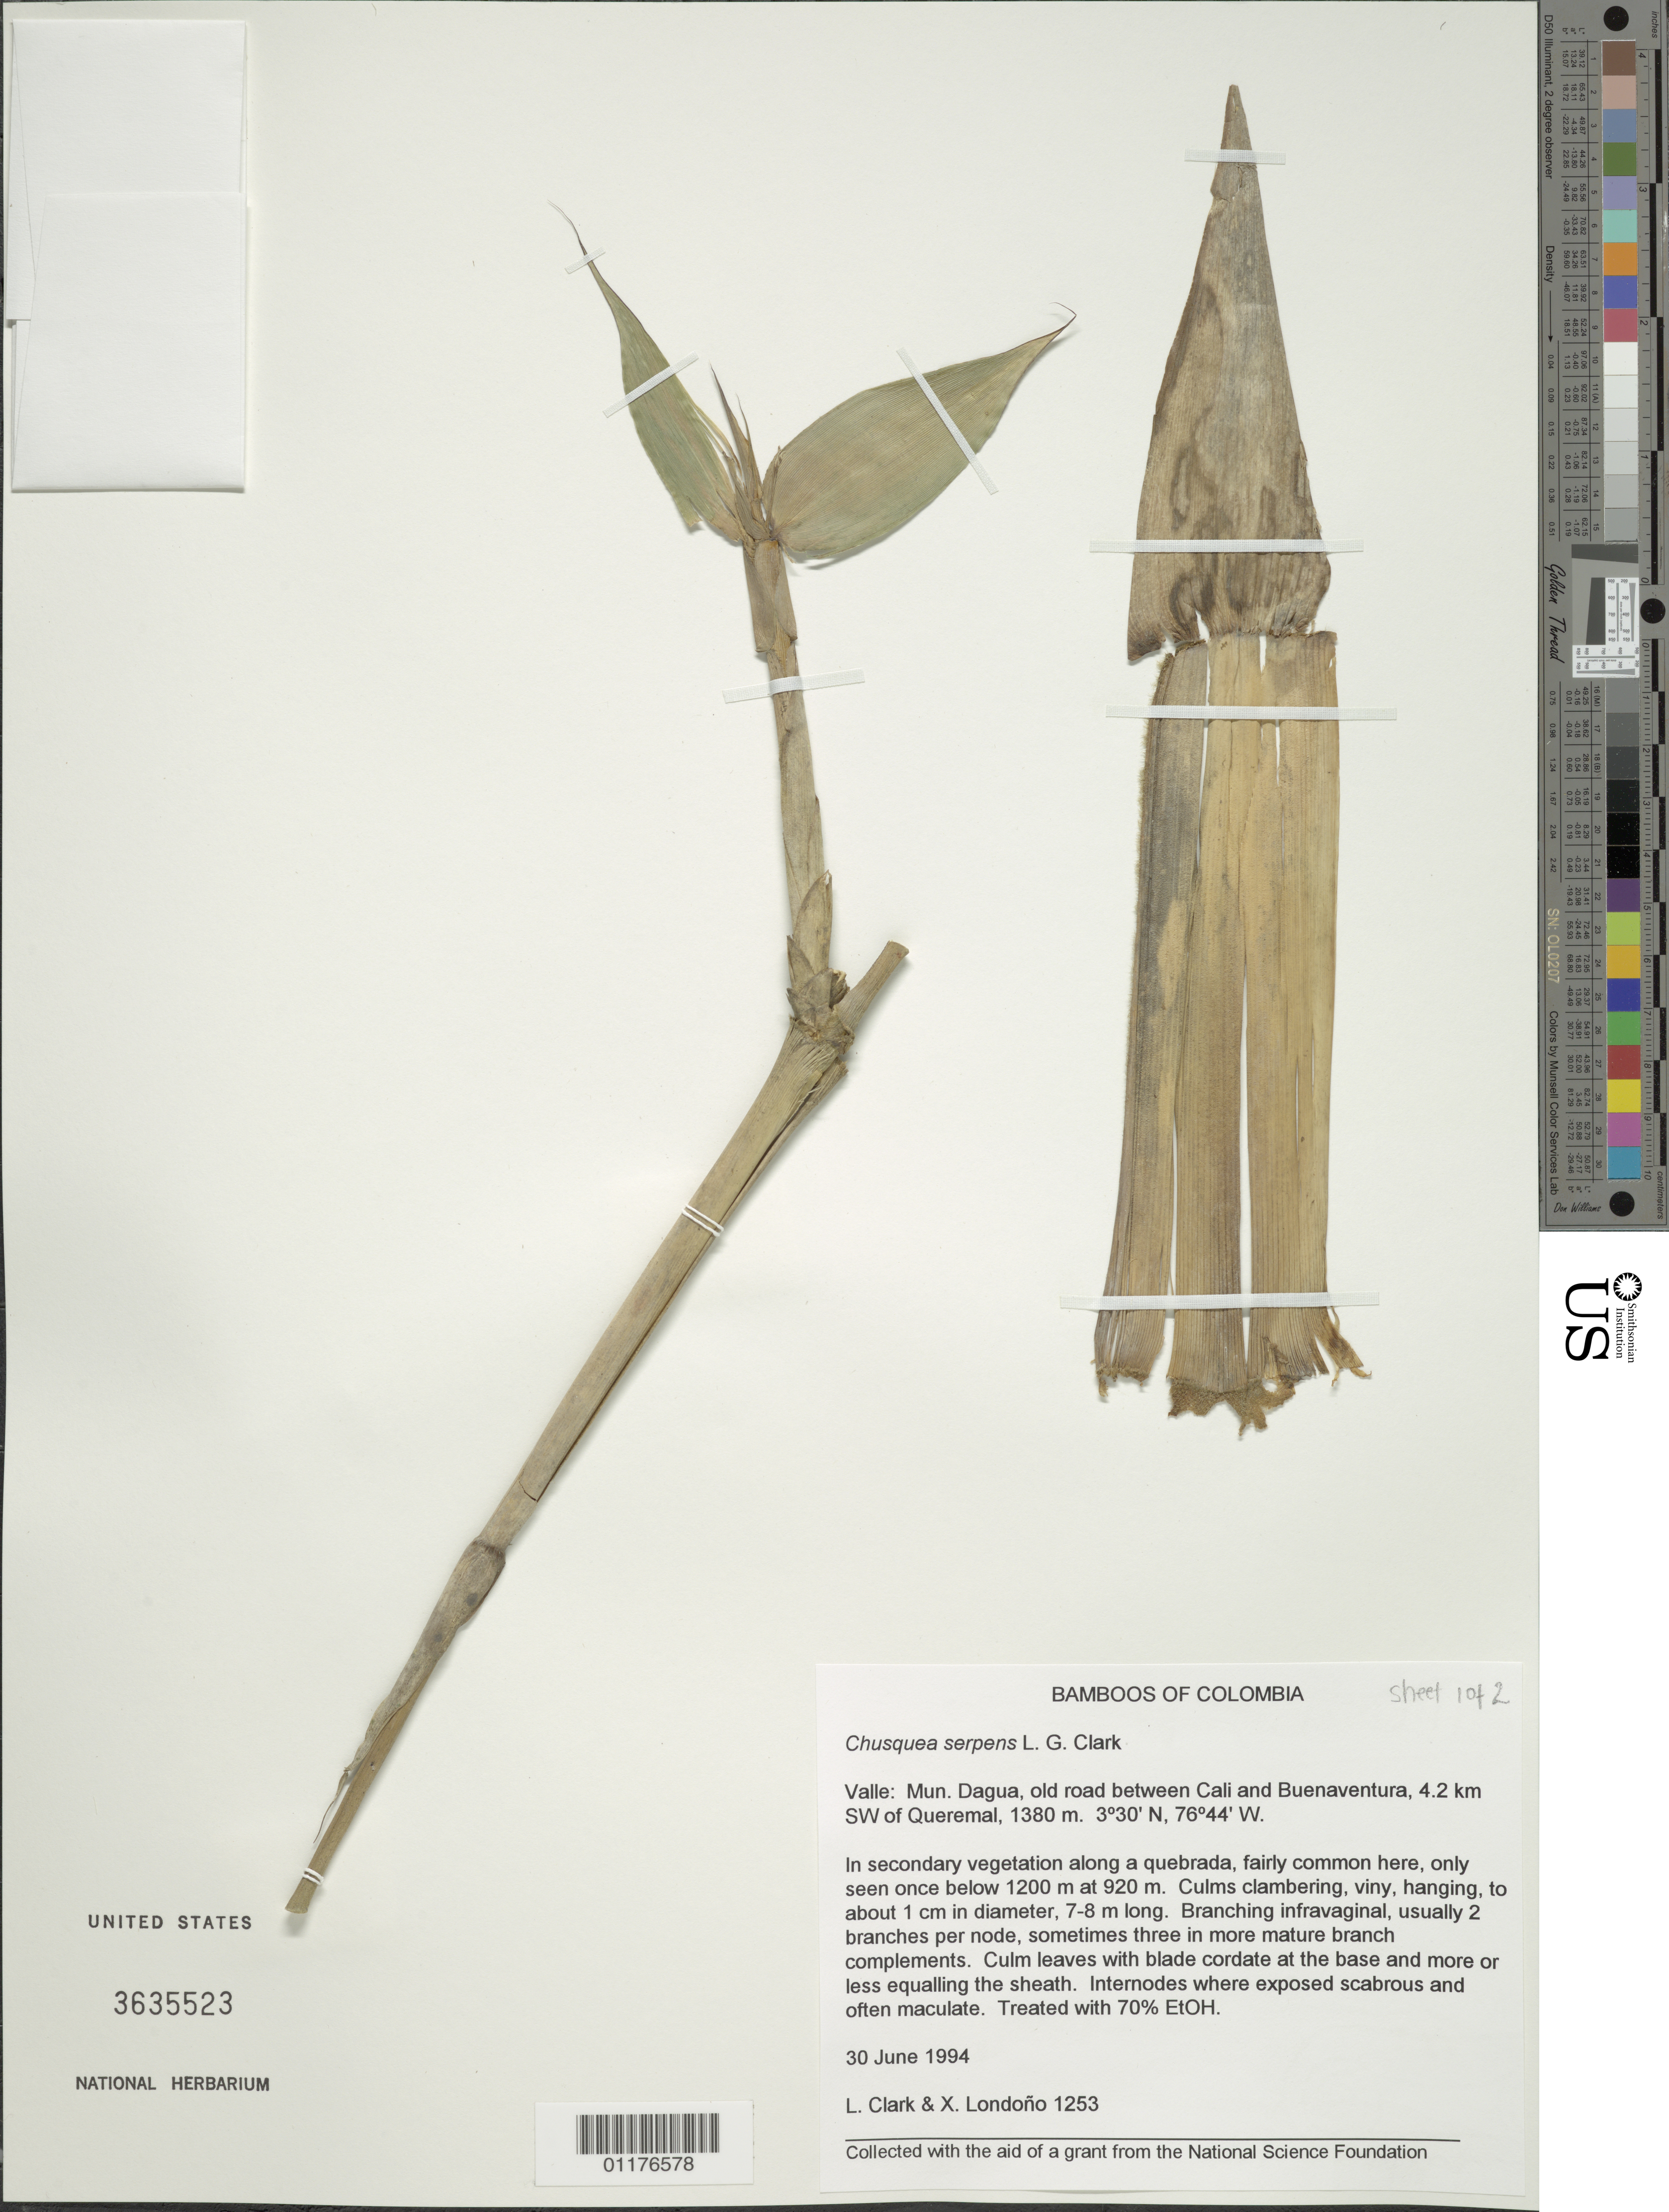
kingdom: Plantae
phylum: Tracheophyta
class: Liliopsida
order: Poales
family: Poaceae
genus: Chusquea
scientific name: Chusquea serpens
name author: L.G. Clark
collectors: L. G. Clark & X. Londoño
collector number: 1253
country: Colombia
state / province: Valle del Cauca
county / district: Dagua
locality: Old road between Cali and Buenaventura, SW of Queremal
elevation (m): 1380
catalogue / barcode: US 3635523